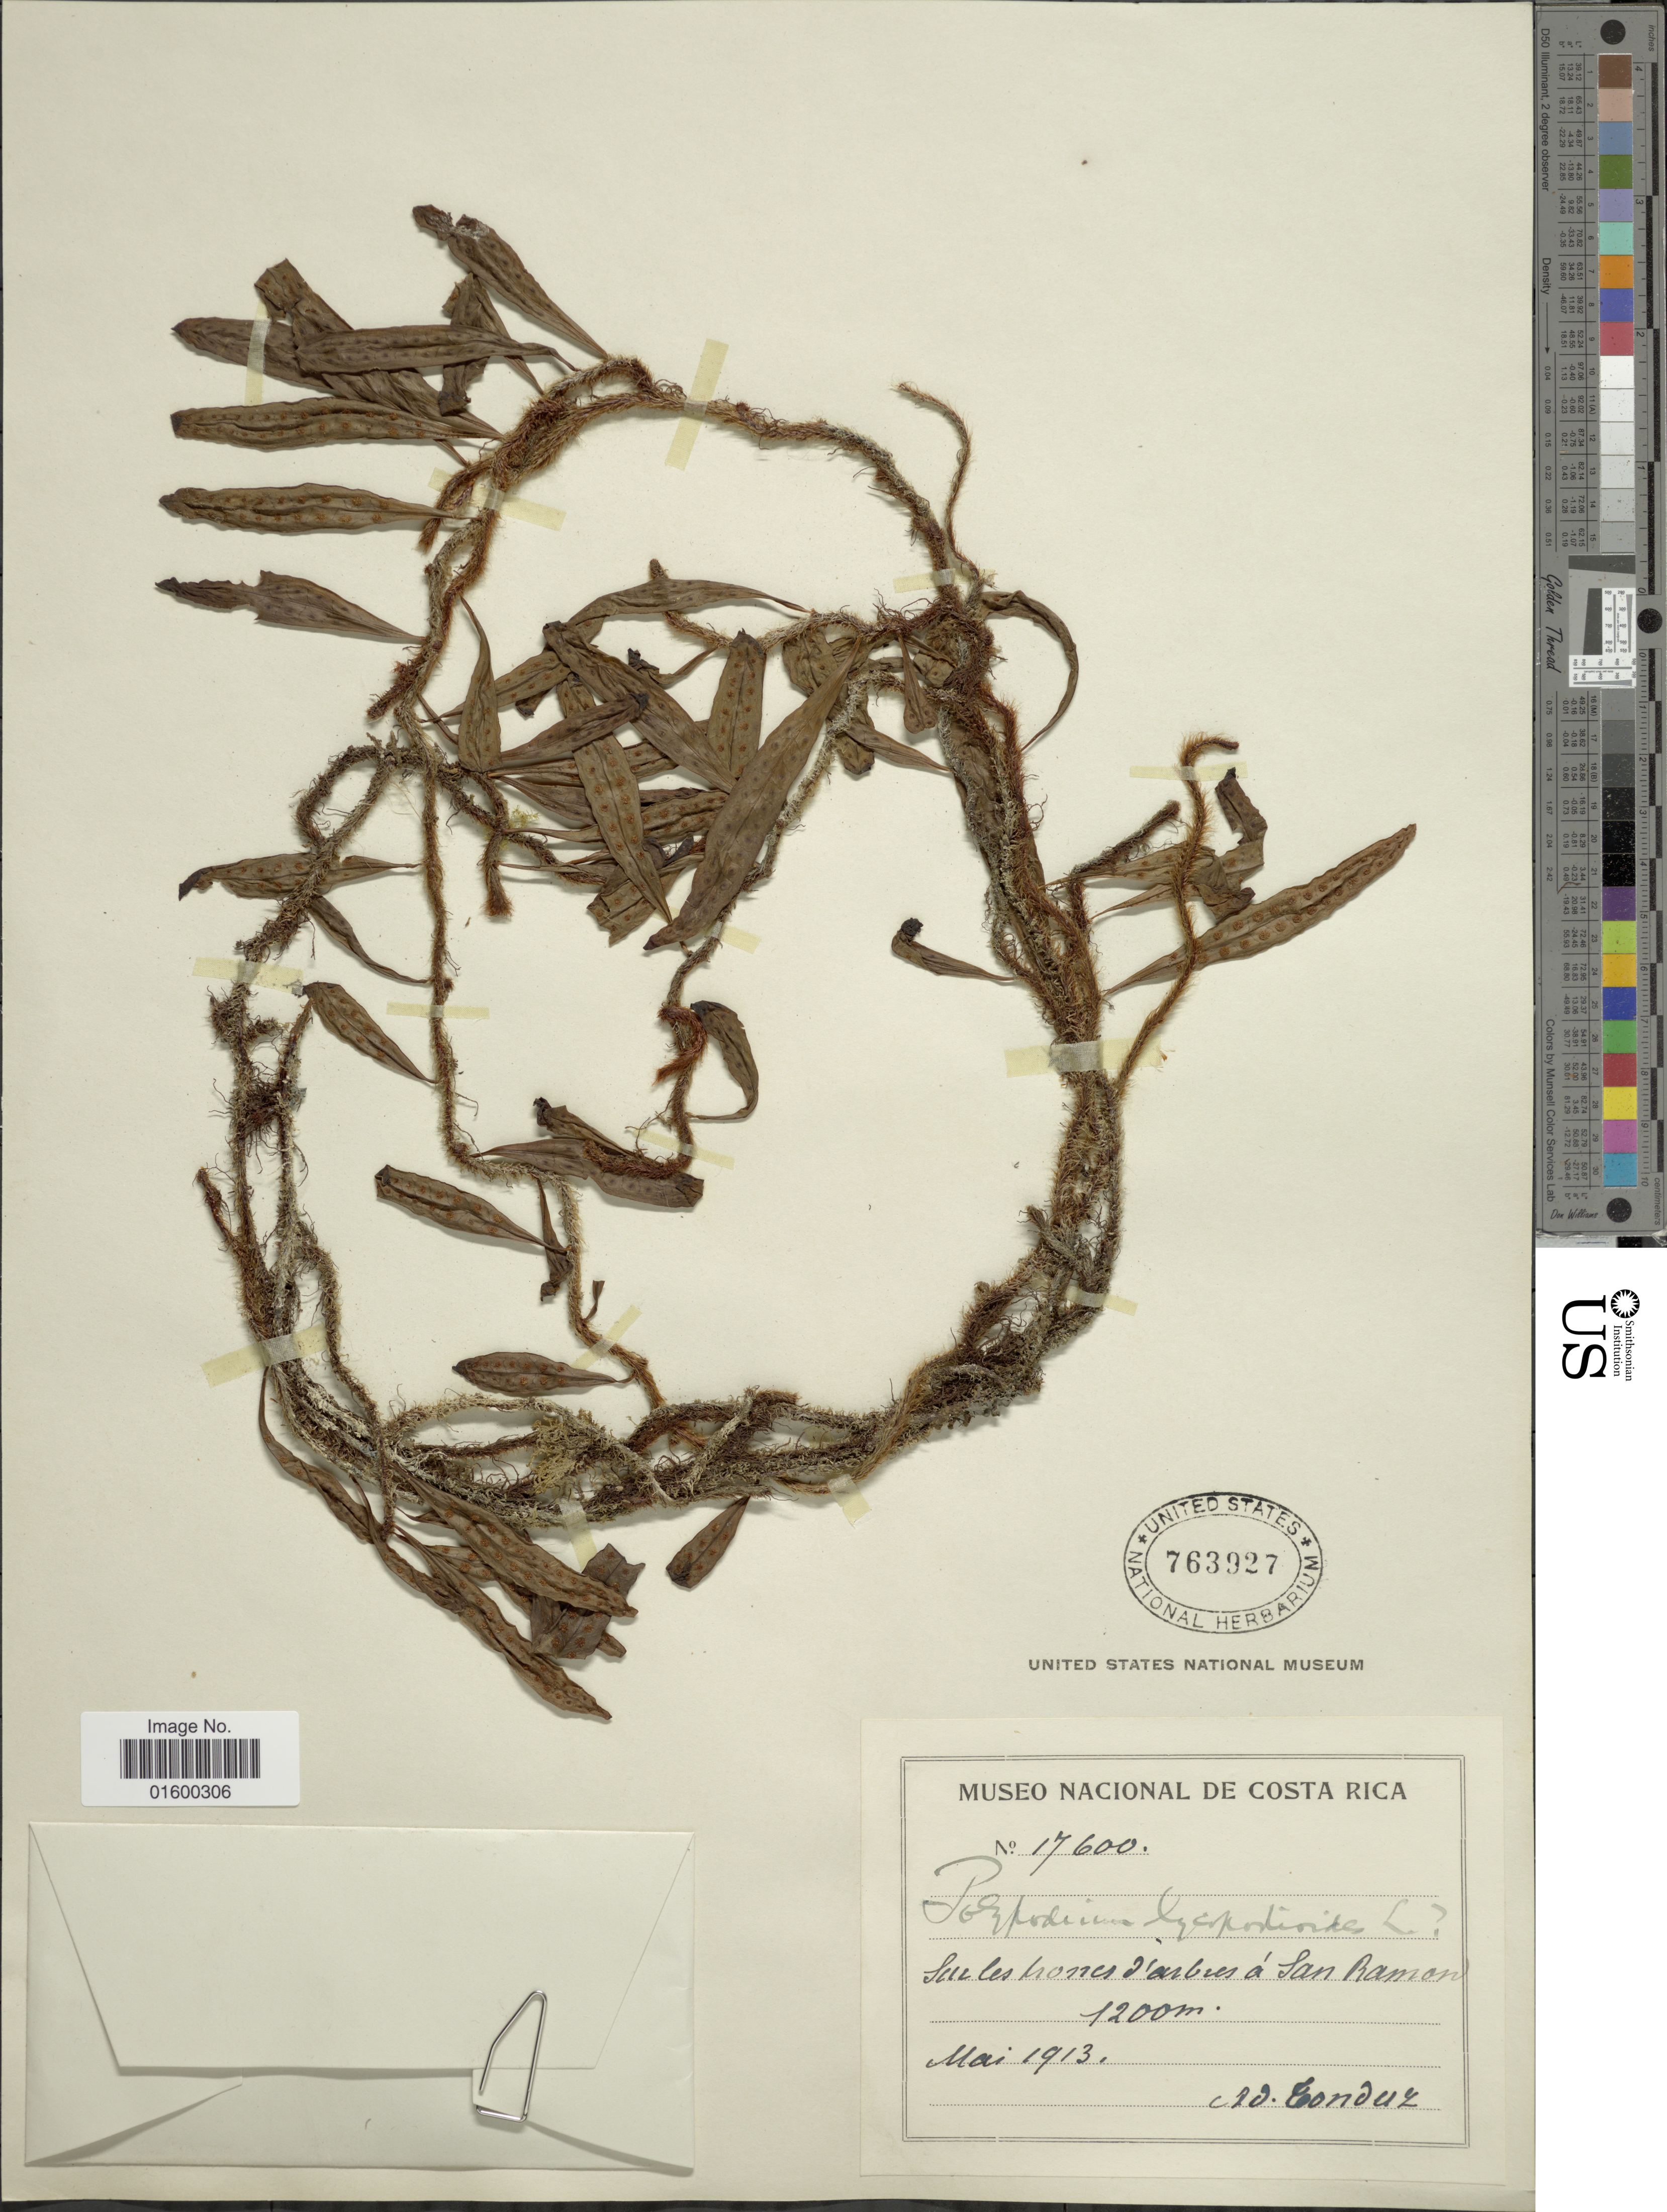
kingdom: Plantae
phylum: Tracheophyta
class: Polypodiopsida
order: Polypodiales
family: Polypodiaceae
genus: Microgramma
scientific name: Microgramma lycopodioides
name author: (L.) Copel.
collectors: A. Tonduz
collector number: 17600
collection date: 1913-05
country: Costa Rica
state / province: Alajuela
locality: San Ramon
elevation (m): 1200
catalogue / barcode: US 763927